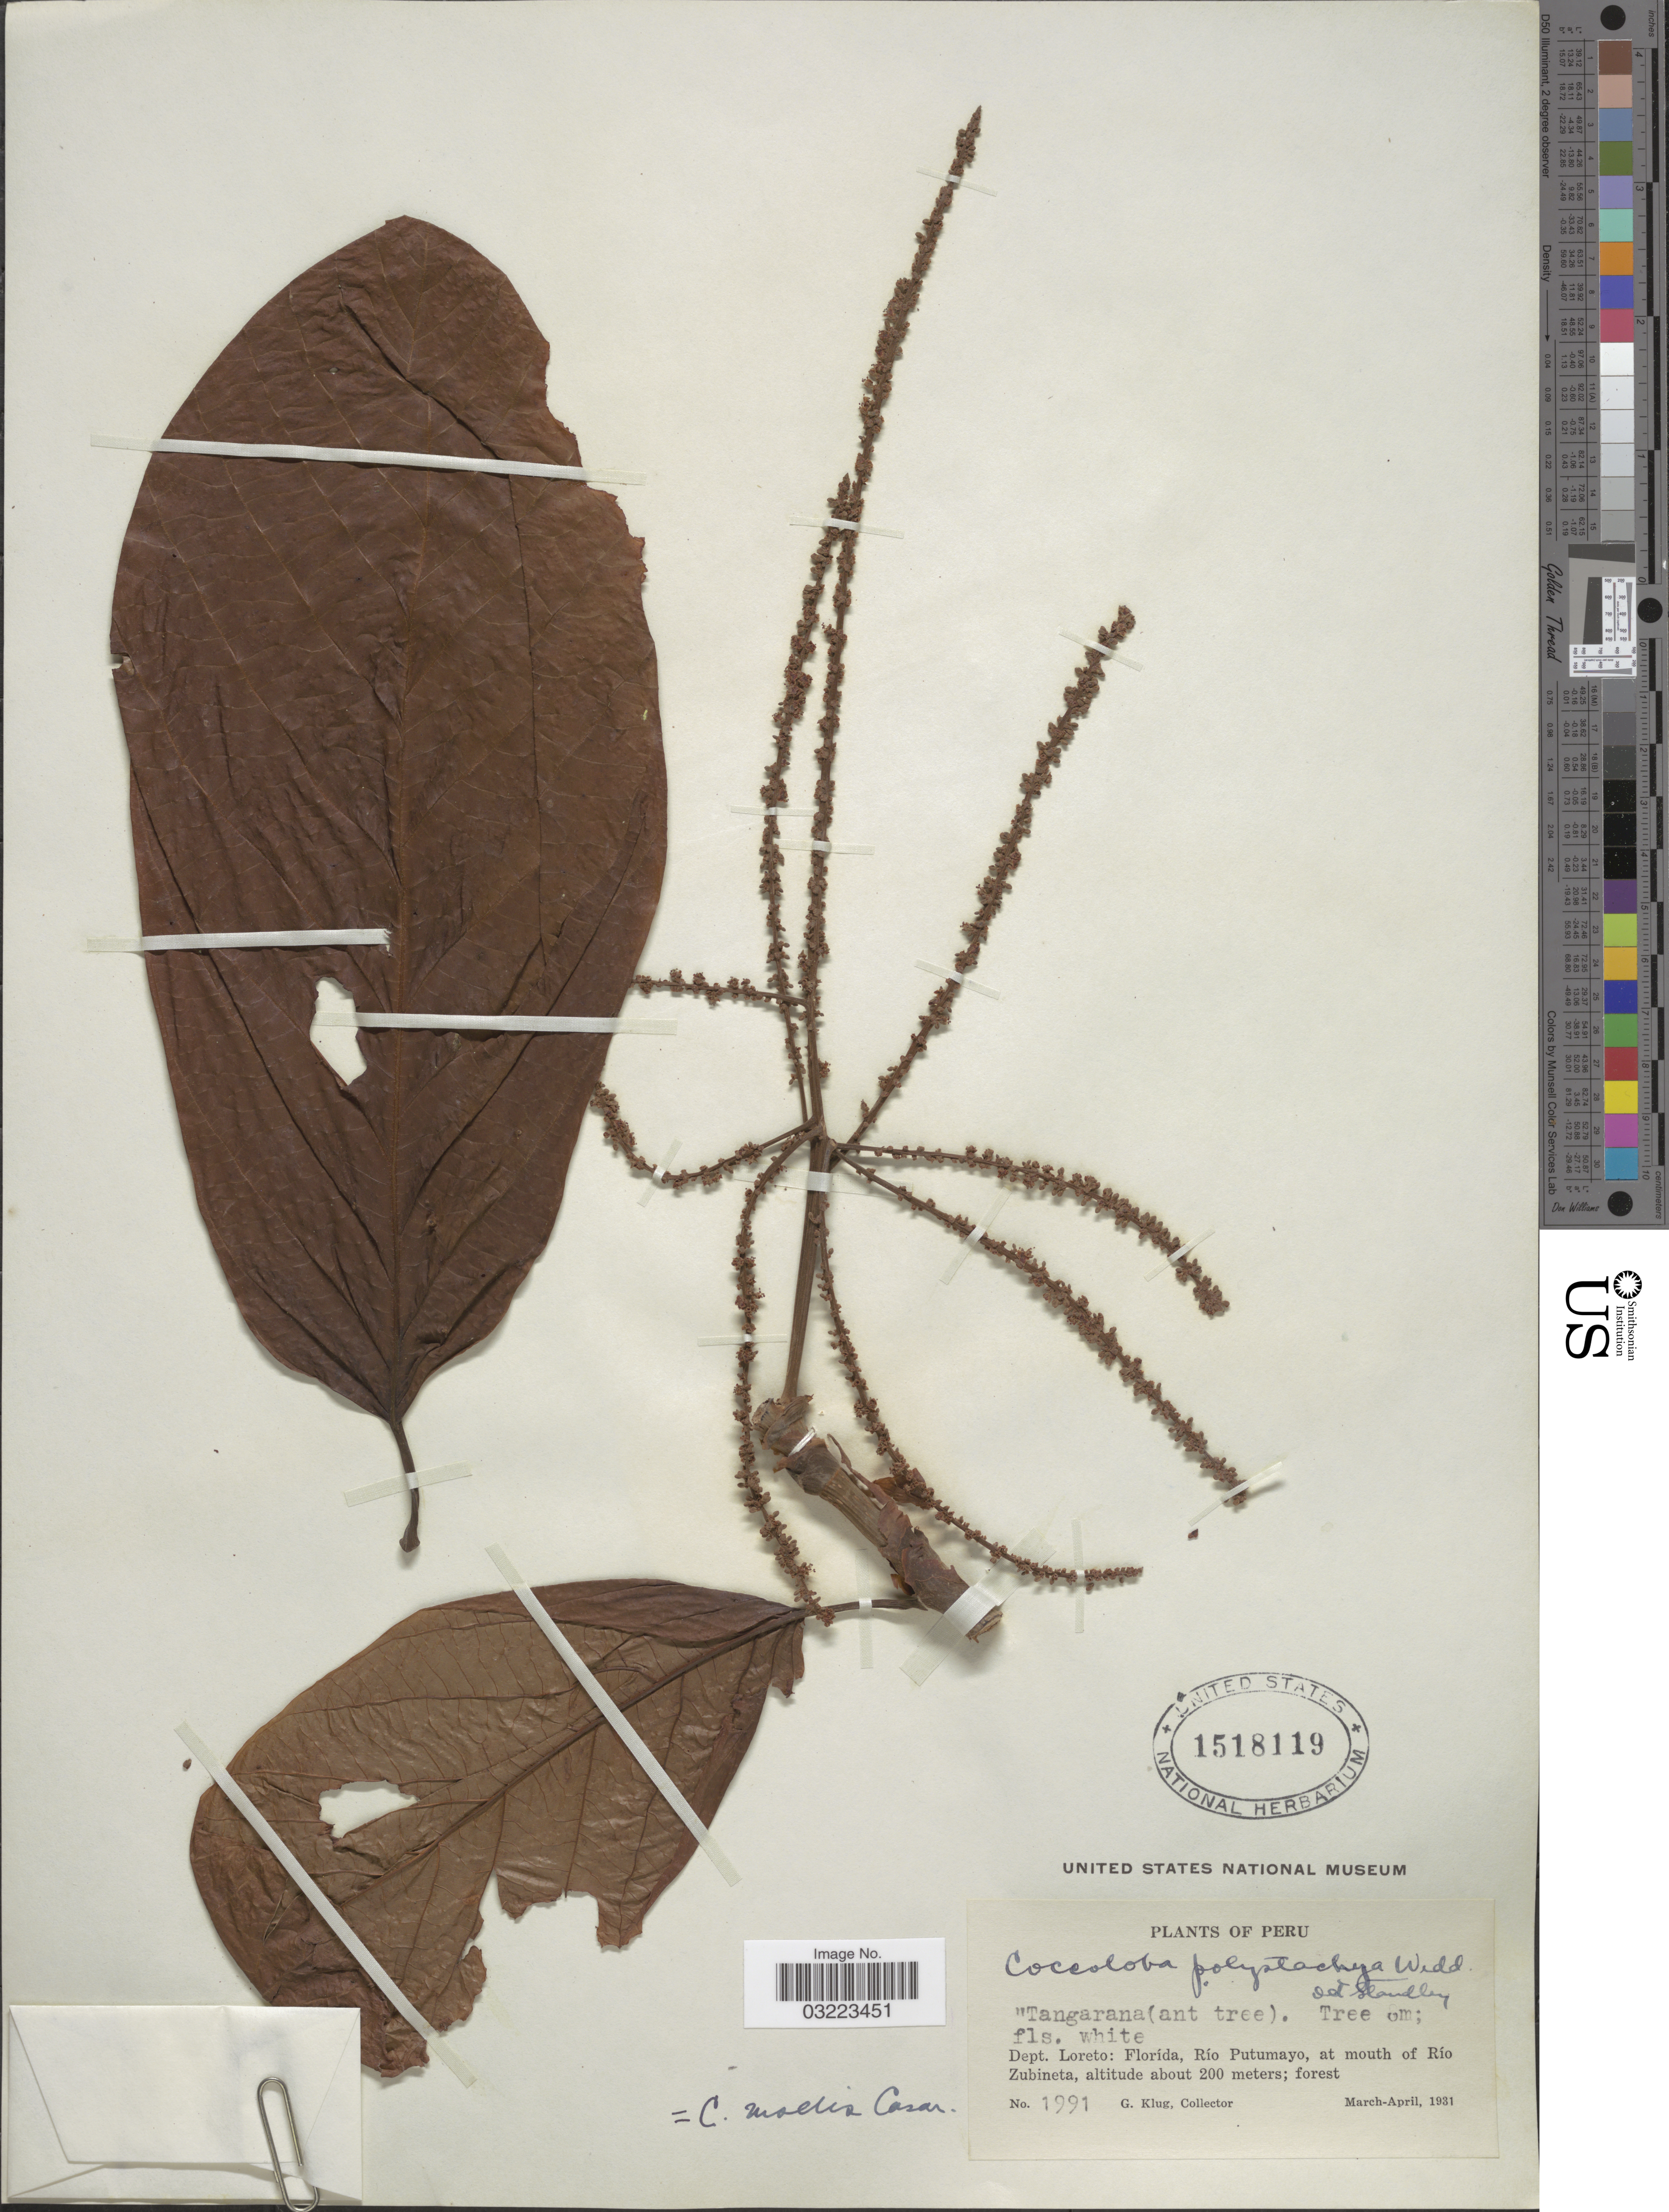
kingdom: Plantae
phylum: Tracheophyta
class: Magnoliopsida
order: Caryophyllales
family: Polygonaceae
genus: Coccoloba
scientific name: Coccoloba mollis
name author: Casar.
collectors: G. Klug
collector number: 1991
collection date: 1931-03/1931-04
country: Peru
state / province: Loreto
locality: Dept. Loreto: Florída, Río Putumayo, at mouth of Río Zubineta.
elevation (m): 200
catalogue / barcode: US 1518119